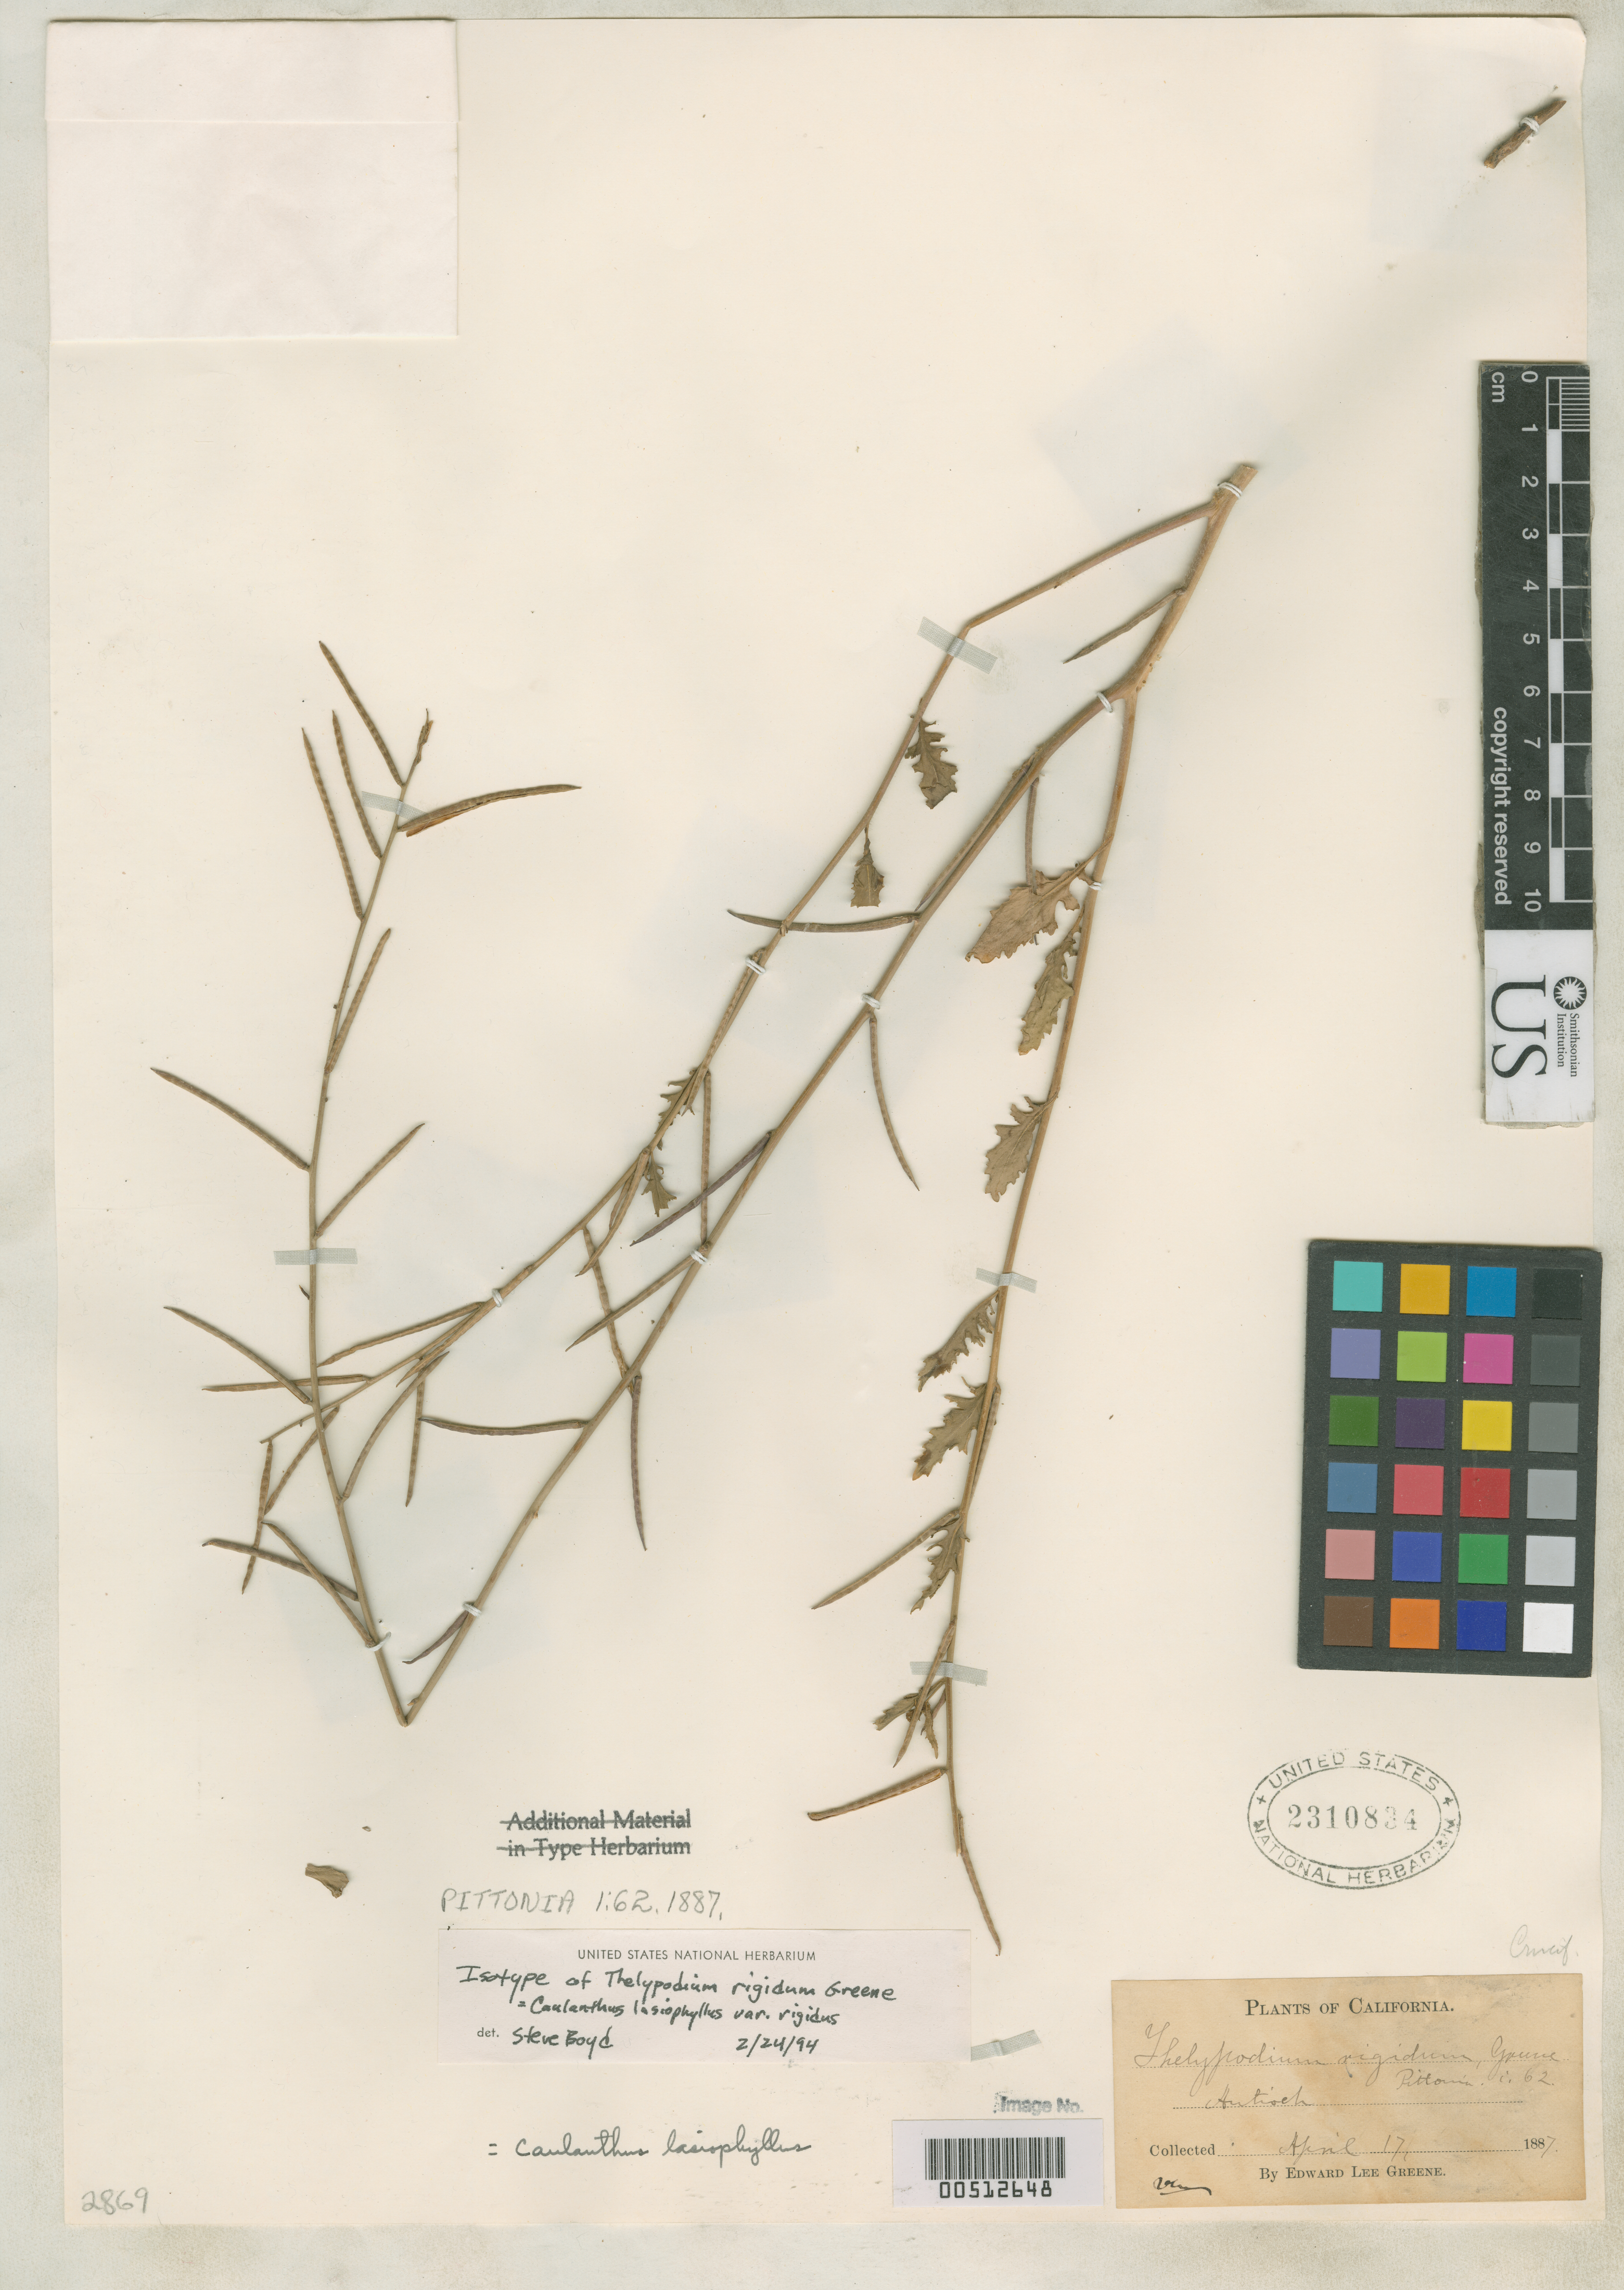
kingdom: Plantae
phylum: Tracheophyta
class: Magnoliopsida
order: Brassicales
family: Brassicaceae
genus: Thelypodium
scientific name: Thelypodium rigidum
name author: Greene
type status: Isotype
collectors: E. L. Greene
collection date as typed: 17 Apr 1887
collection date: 1887-04-17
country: United States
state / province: California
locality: Antioch.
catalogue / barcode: US 2310834